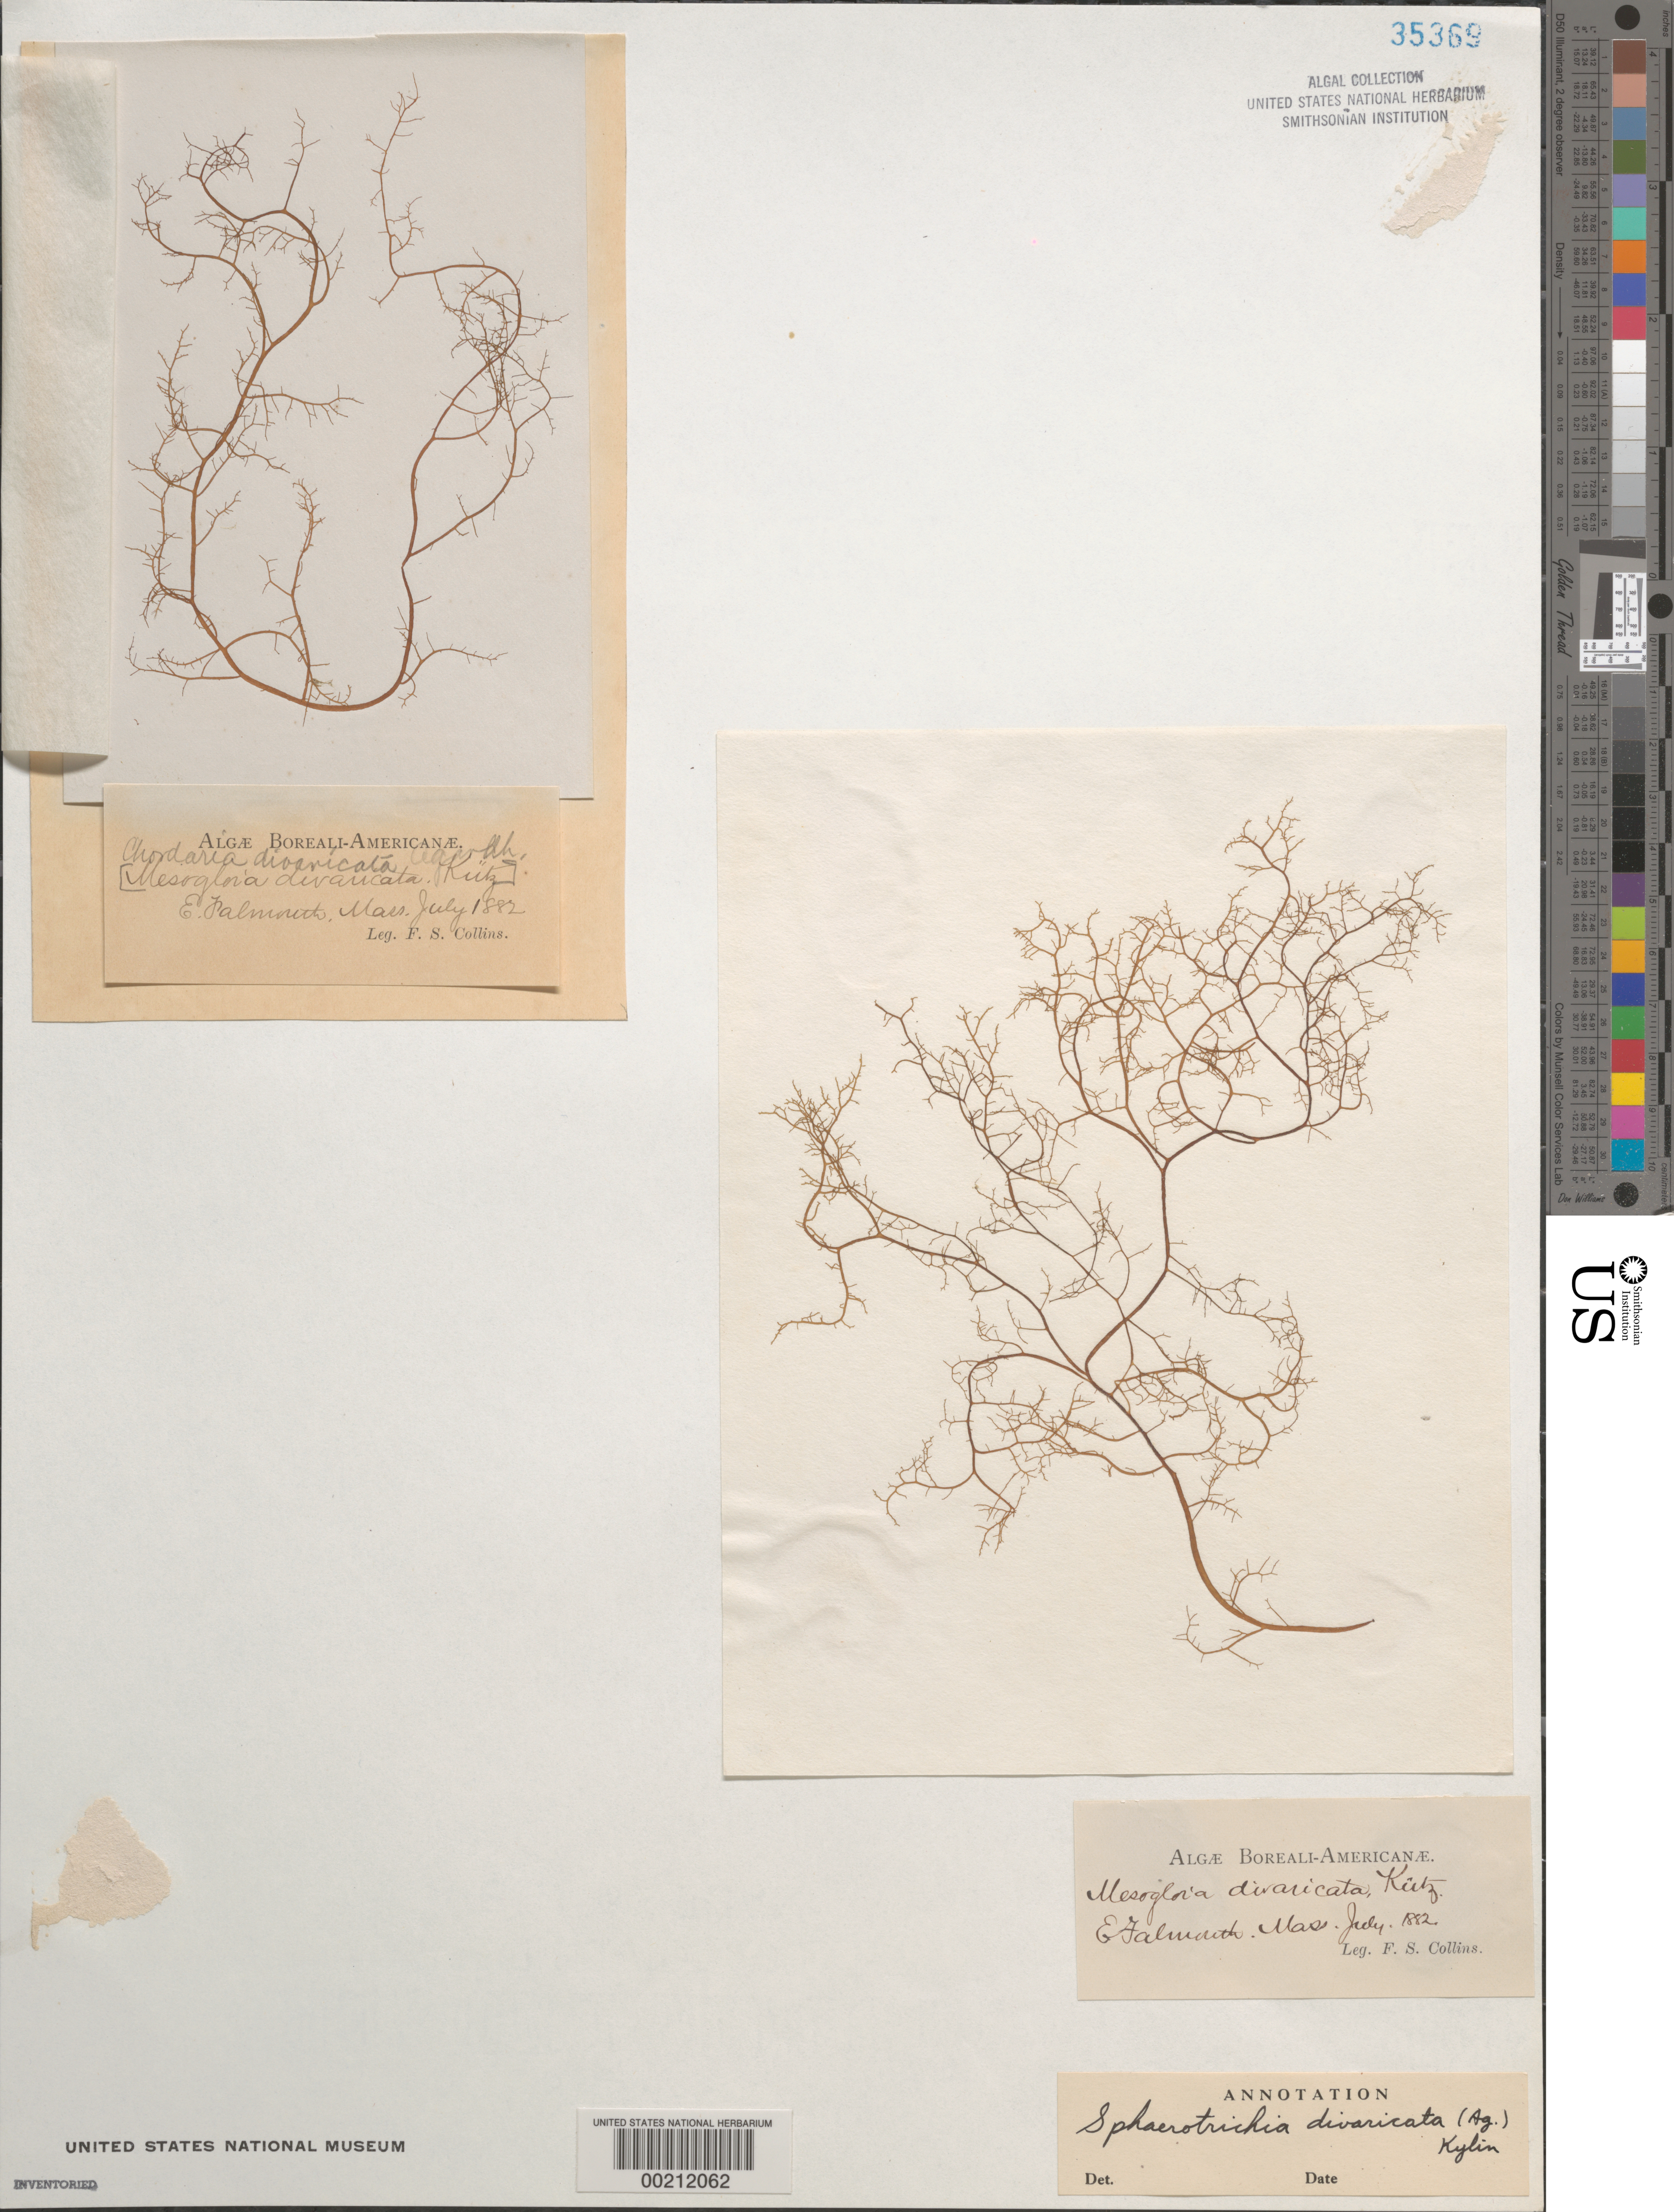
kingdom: Chromista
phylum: Ochrophyta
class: Phaeophyceae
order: Ectocarpales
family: Chordariaceae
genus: Sphaerotrichia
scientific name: Sphaerotrichia divaricata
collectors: F. Collins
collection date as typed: Jul 1882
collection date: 1882-07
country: United States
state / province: Massachusetts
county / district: Barnstable County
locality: East Falmouth, Cape Cod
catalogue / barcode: US 35369